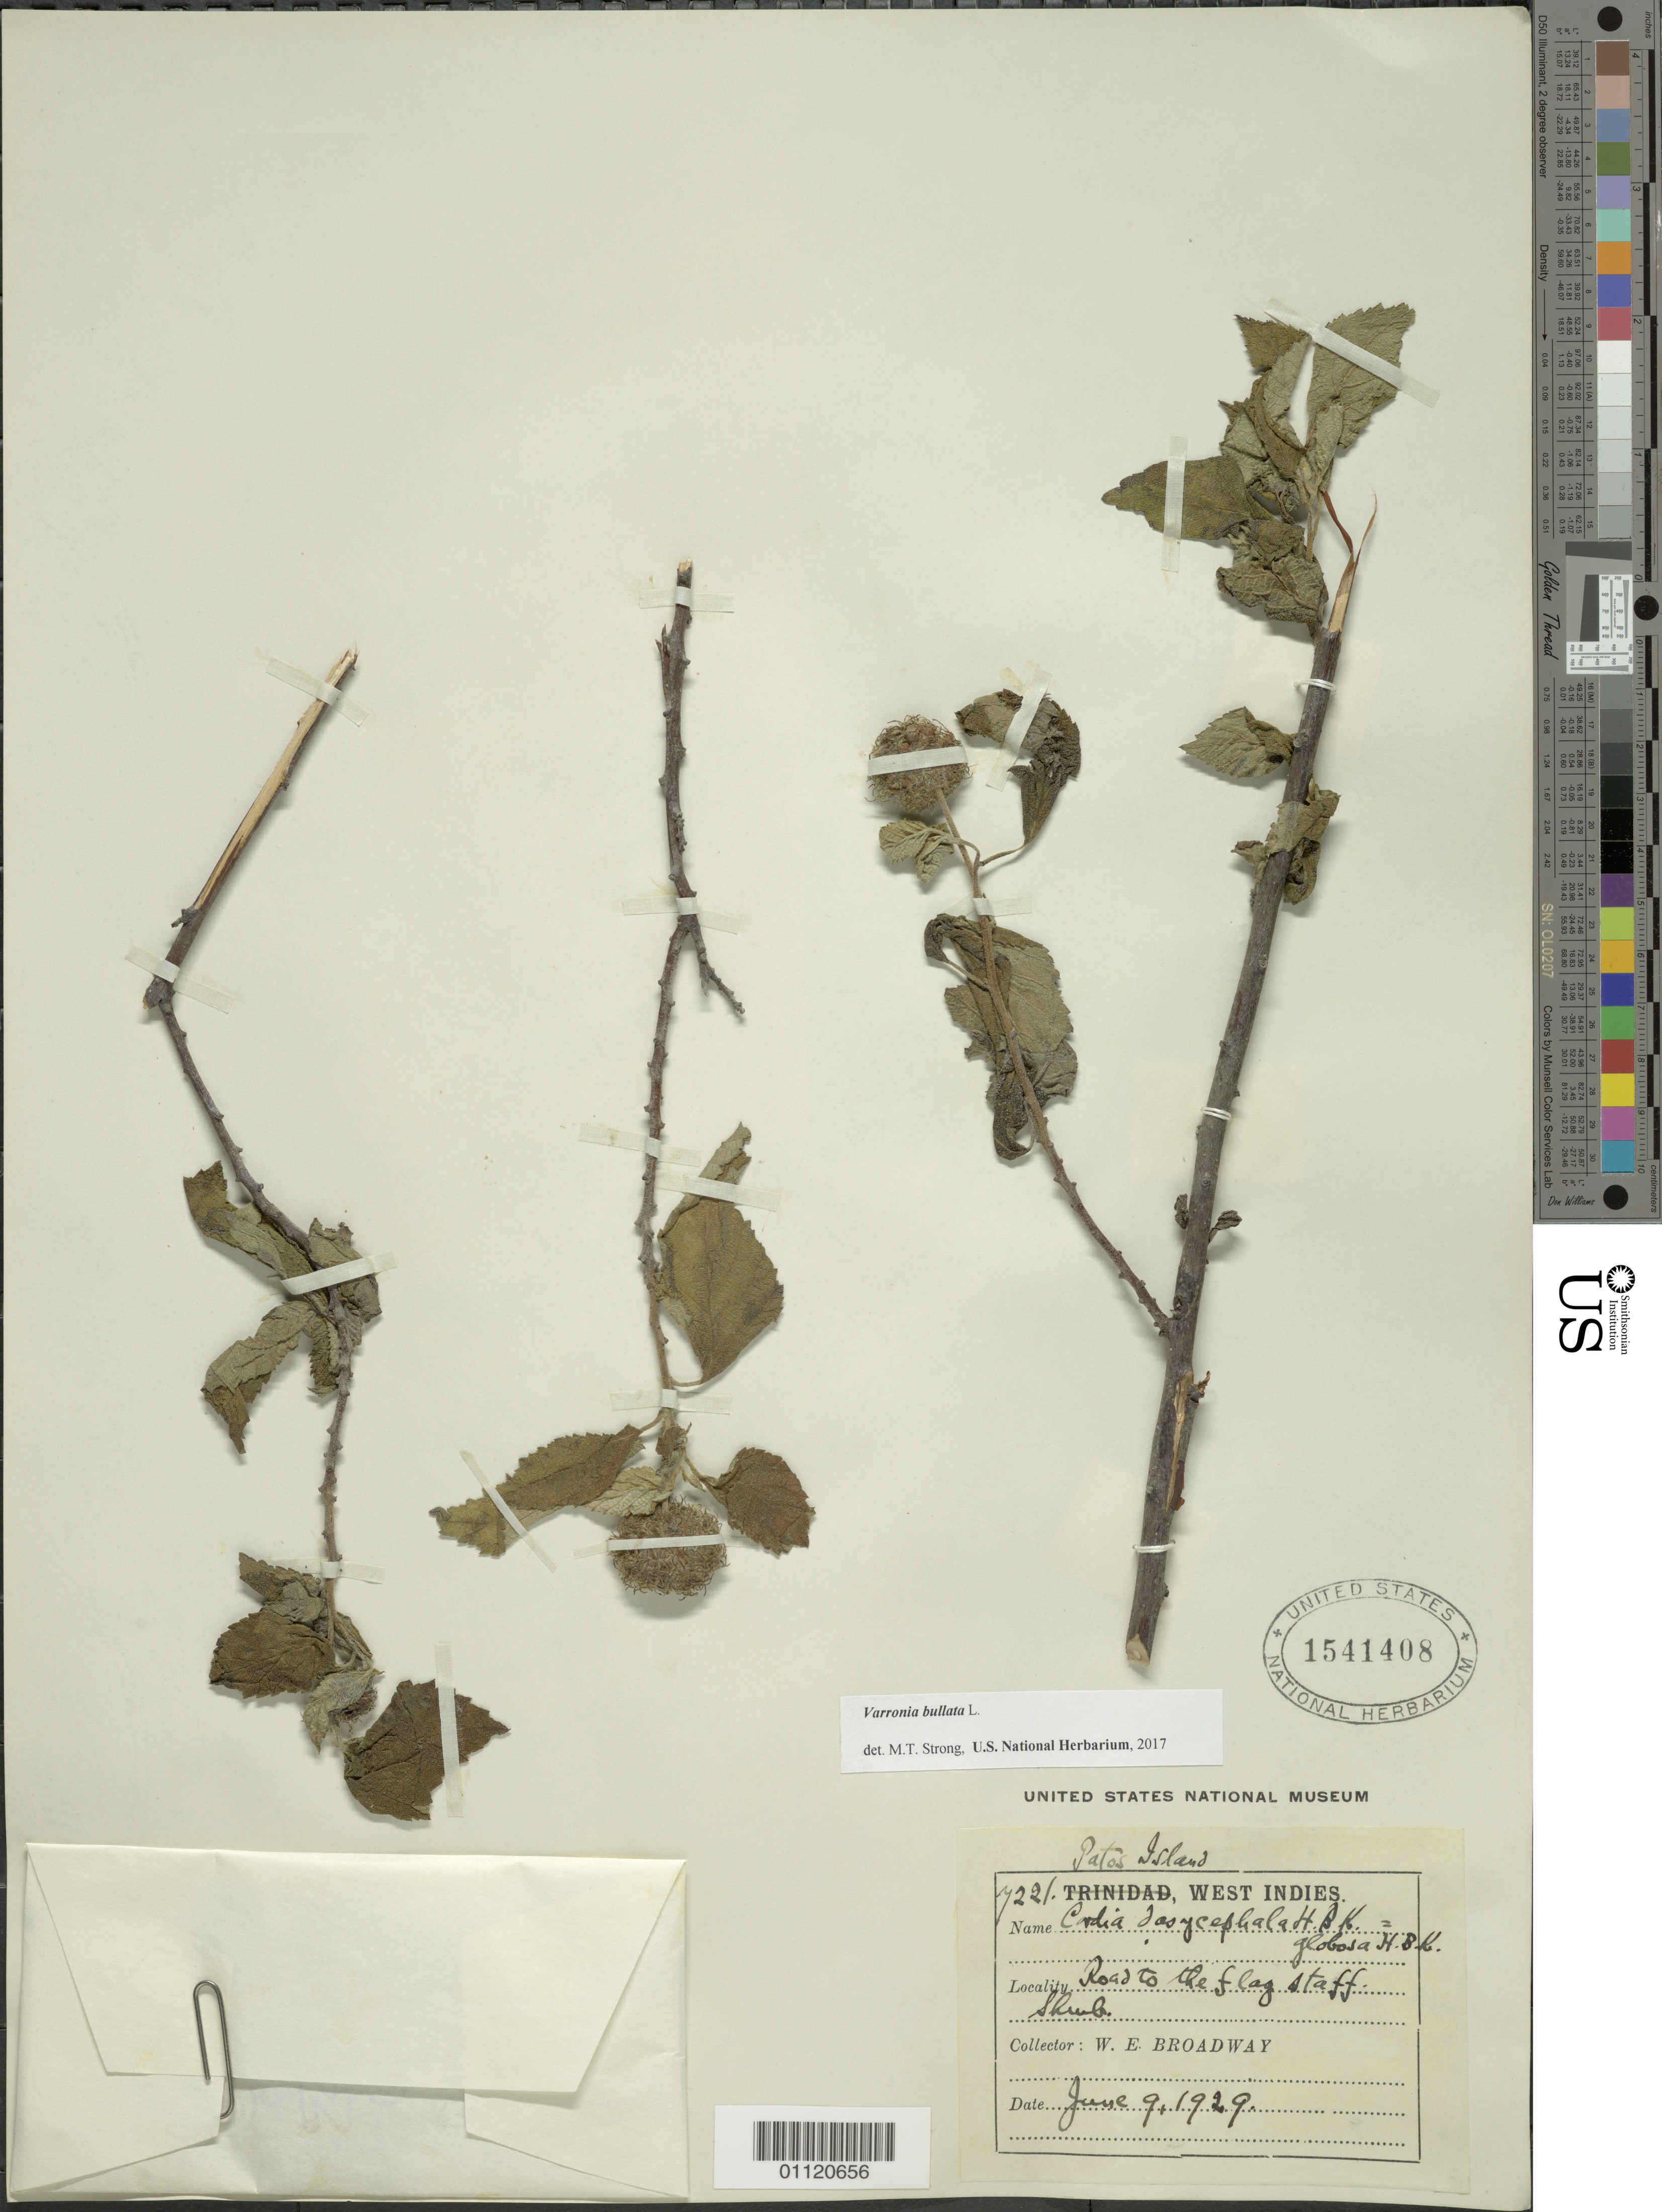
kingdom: Plantae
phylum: Tracheophyta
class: Magnoliopsida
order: Boraginales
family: Cordiaceae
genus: Varronia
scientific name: Varronia globosa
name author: Jacq.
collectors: W. E. Broadway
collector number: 7221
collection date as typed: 09 Jun 1929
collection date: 1929-06-09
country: Trinidad and Tobago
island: Patos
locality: Road to the flag staff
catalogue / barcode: US 1541408